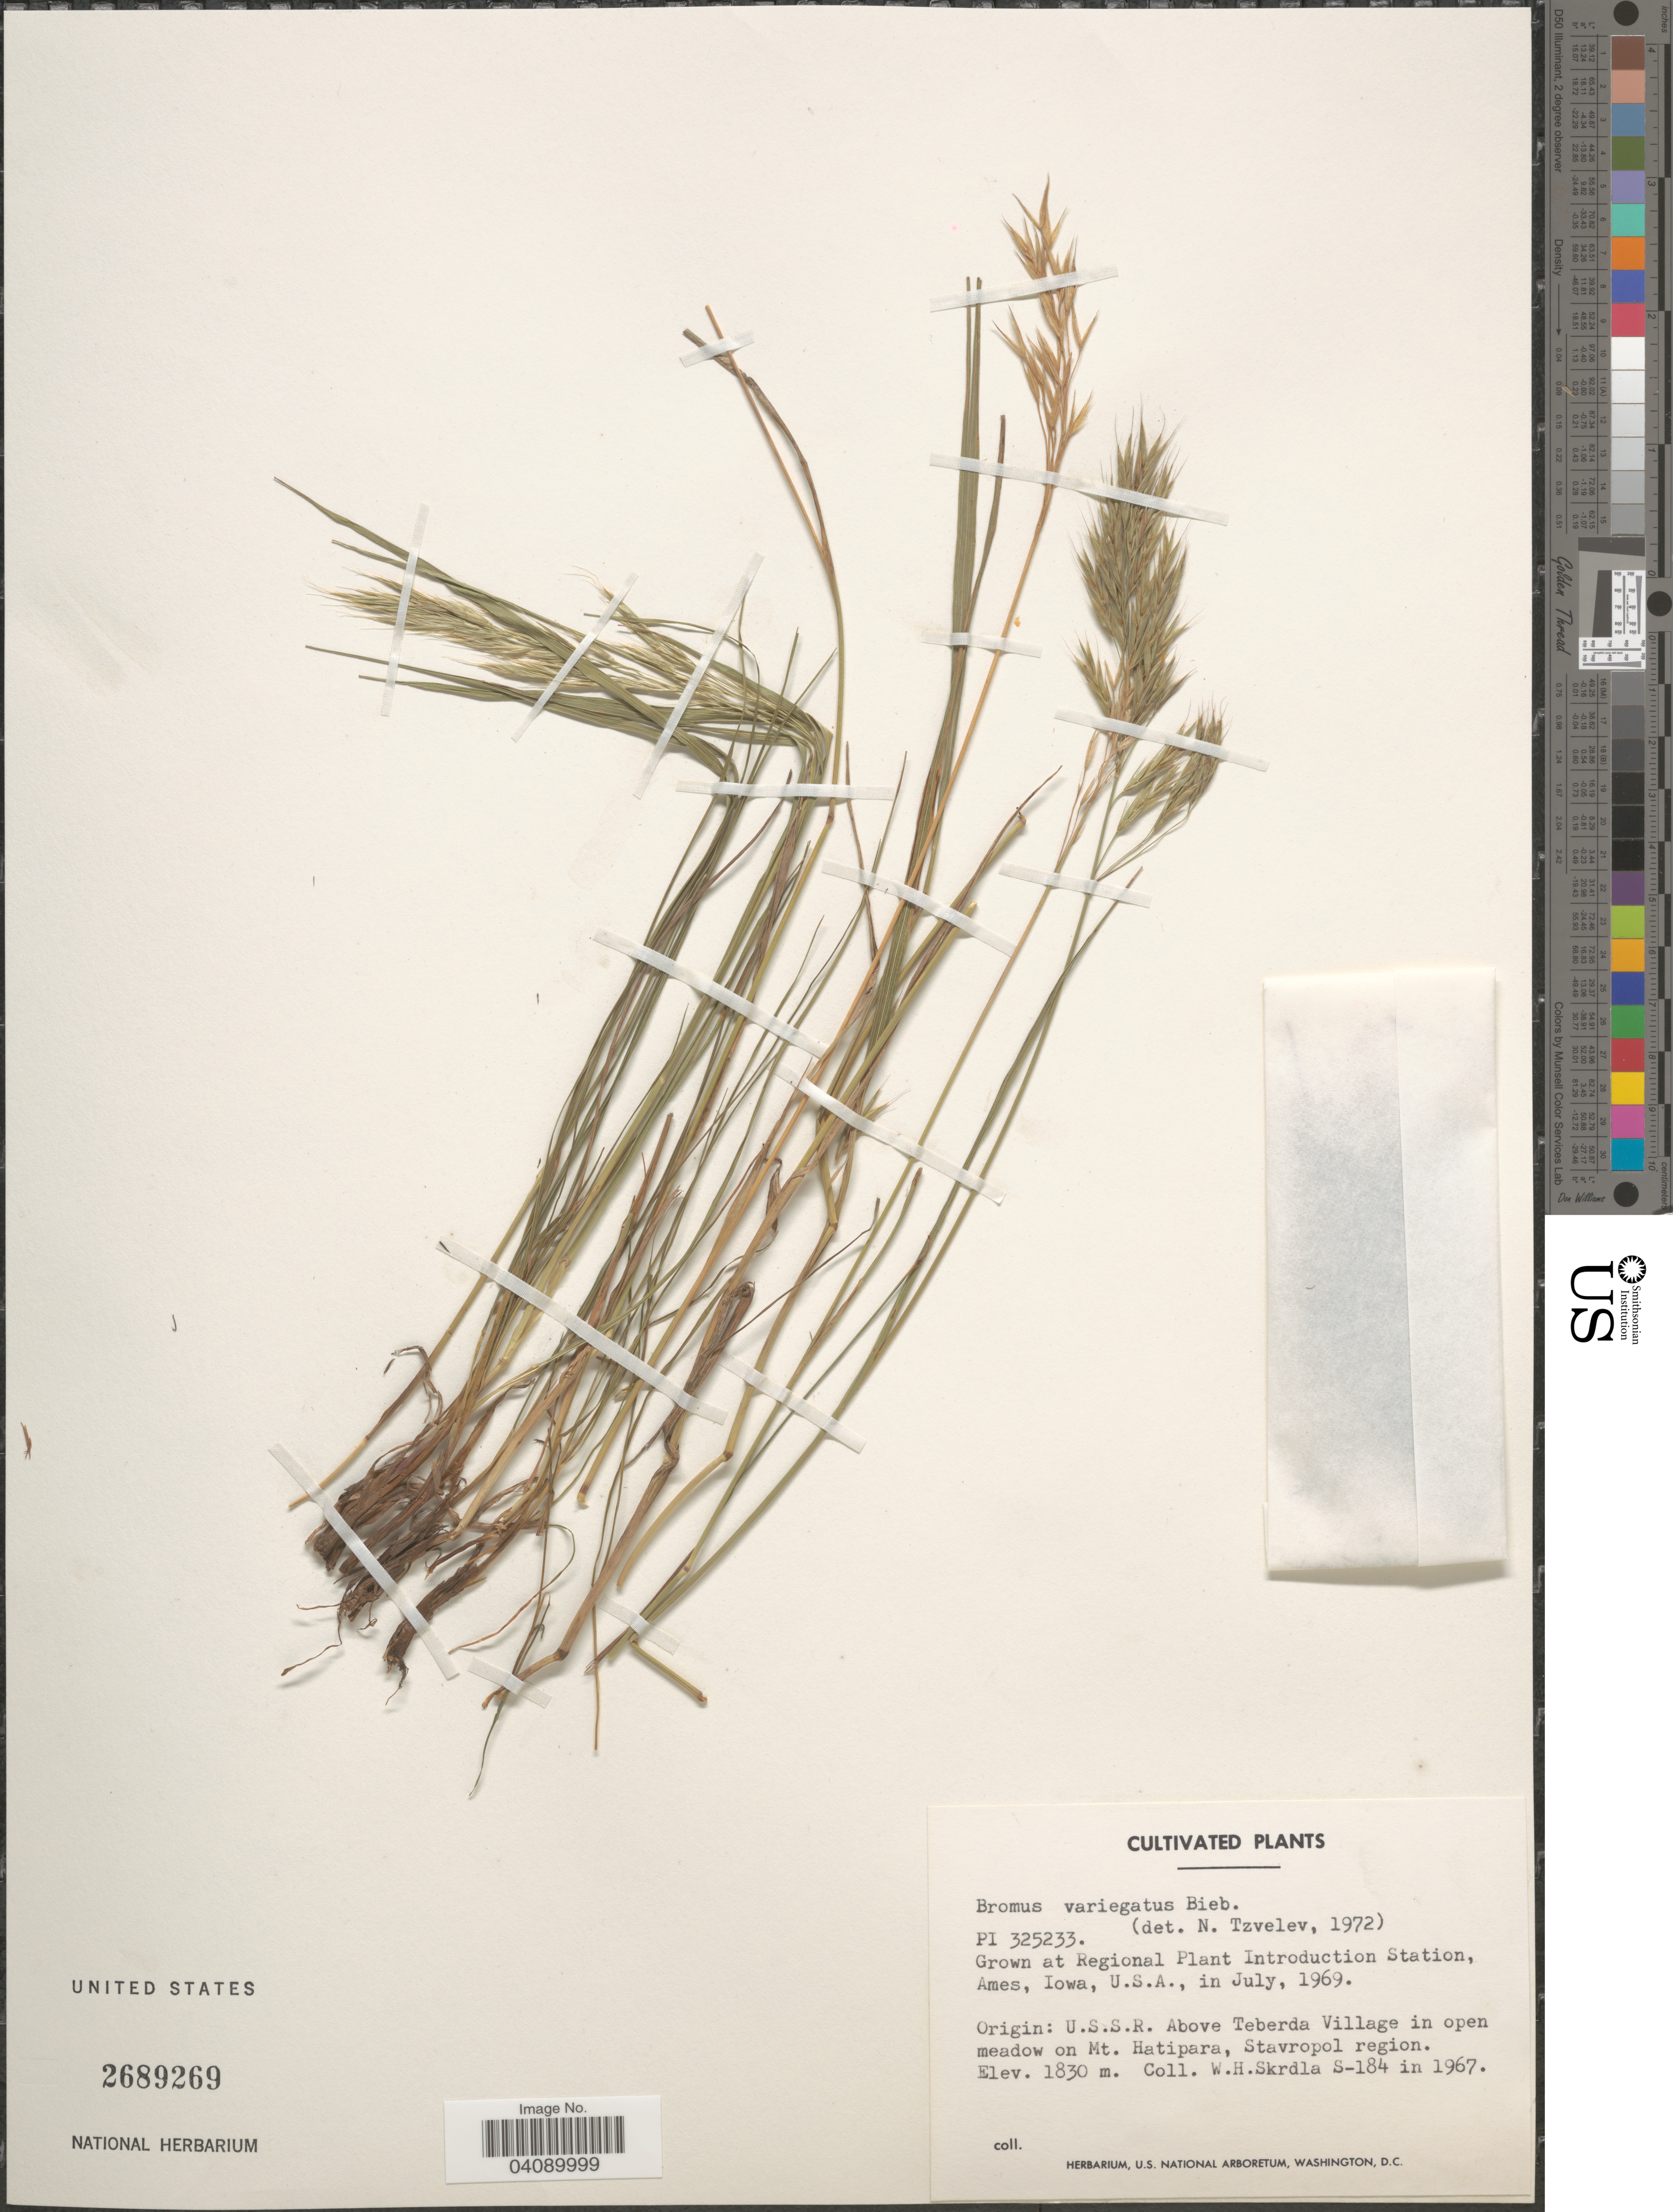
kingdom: Plantae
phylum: Tracheophyta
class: Liliopsida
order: Poales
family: Poaceae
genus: Bromus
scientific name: Bromus sp.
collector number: PI 325233?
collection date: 1969-07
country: United States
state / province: Iowa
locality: Grown at Regional Plant Introduction Station, Ames.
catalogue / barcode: US 2689269